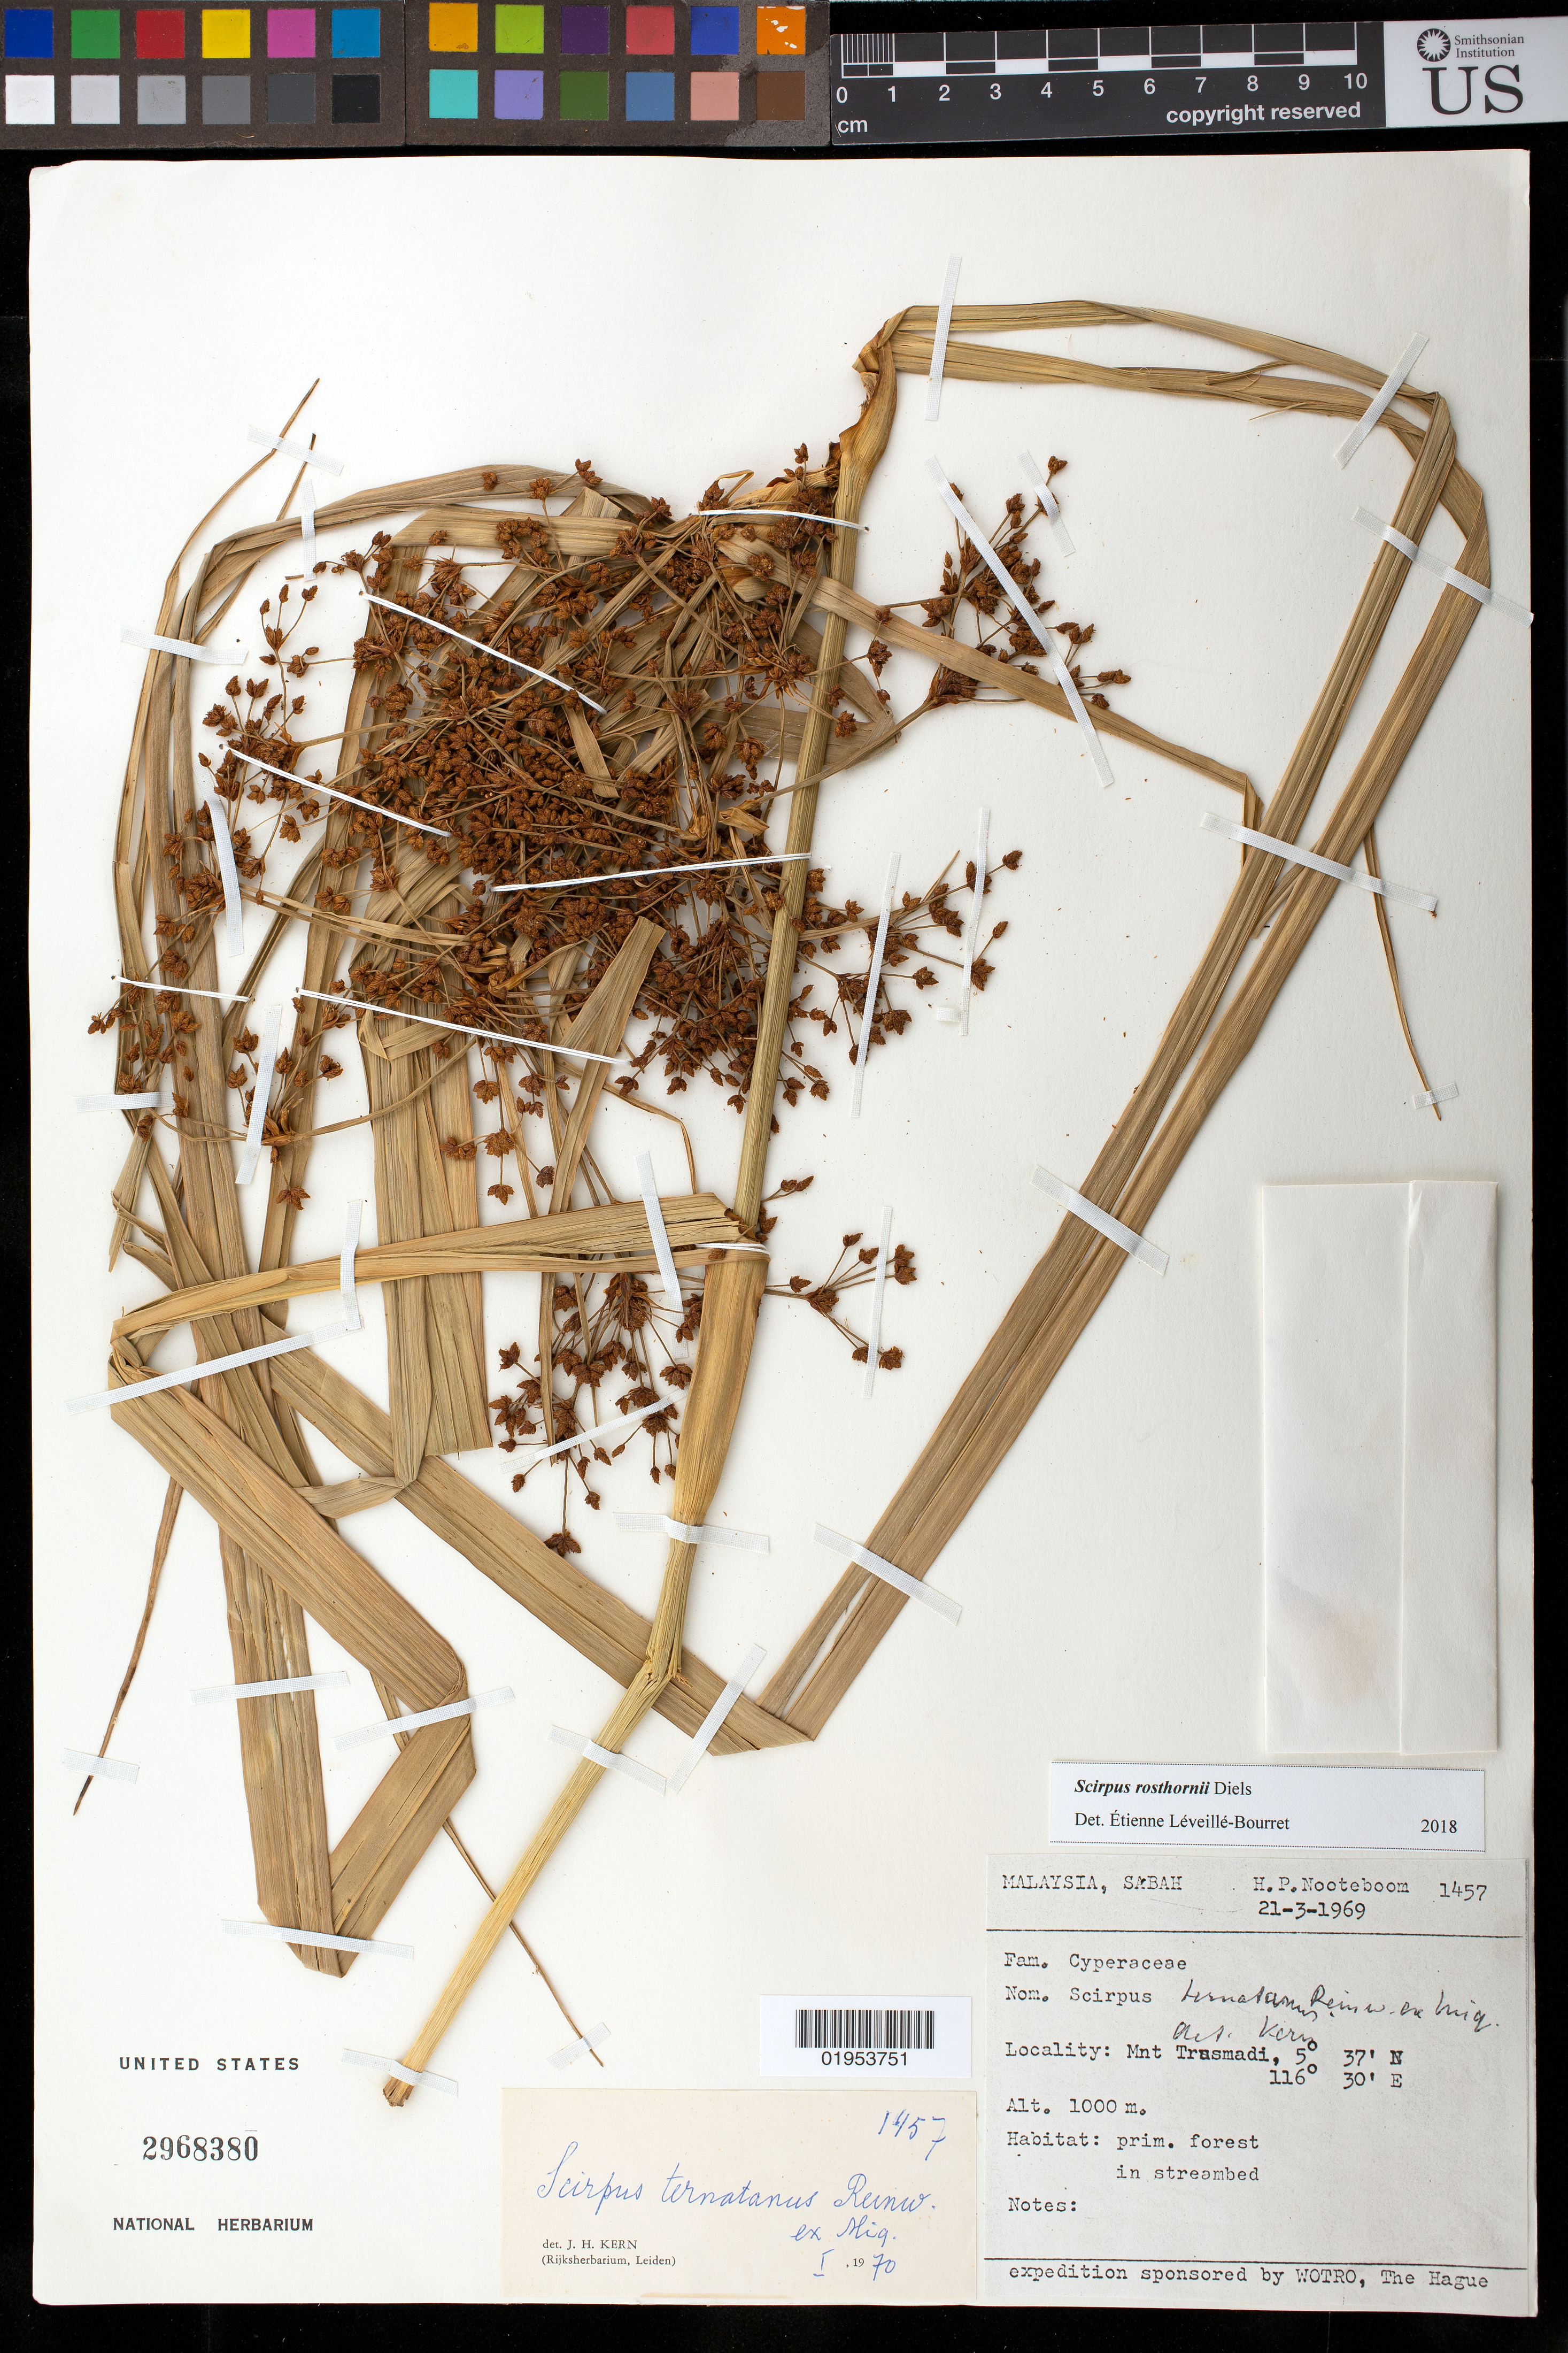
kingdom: Plantae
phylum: Tracheophyta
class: Liliopsida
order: Poales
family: Cyperaceae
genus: Scirpus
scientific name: Scirpus rosthornii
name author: Diels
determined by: Léveillé-Bourret, E.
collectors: H. P. Nooteboom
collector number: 1457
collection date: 1969-03-21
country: Malaysia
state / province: Sabah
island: Borneo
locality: Mt. Trusmadi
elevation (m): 1000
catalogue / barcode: US 2968380